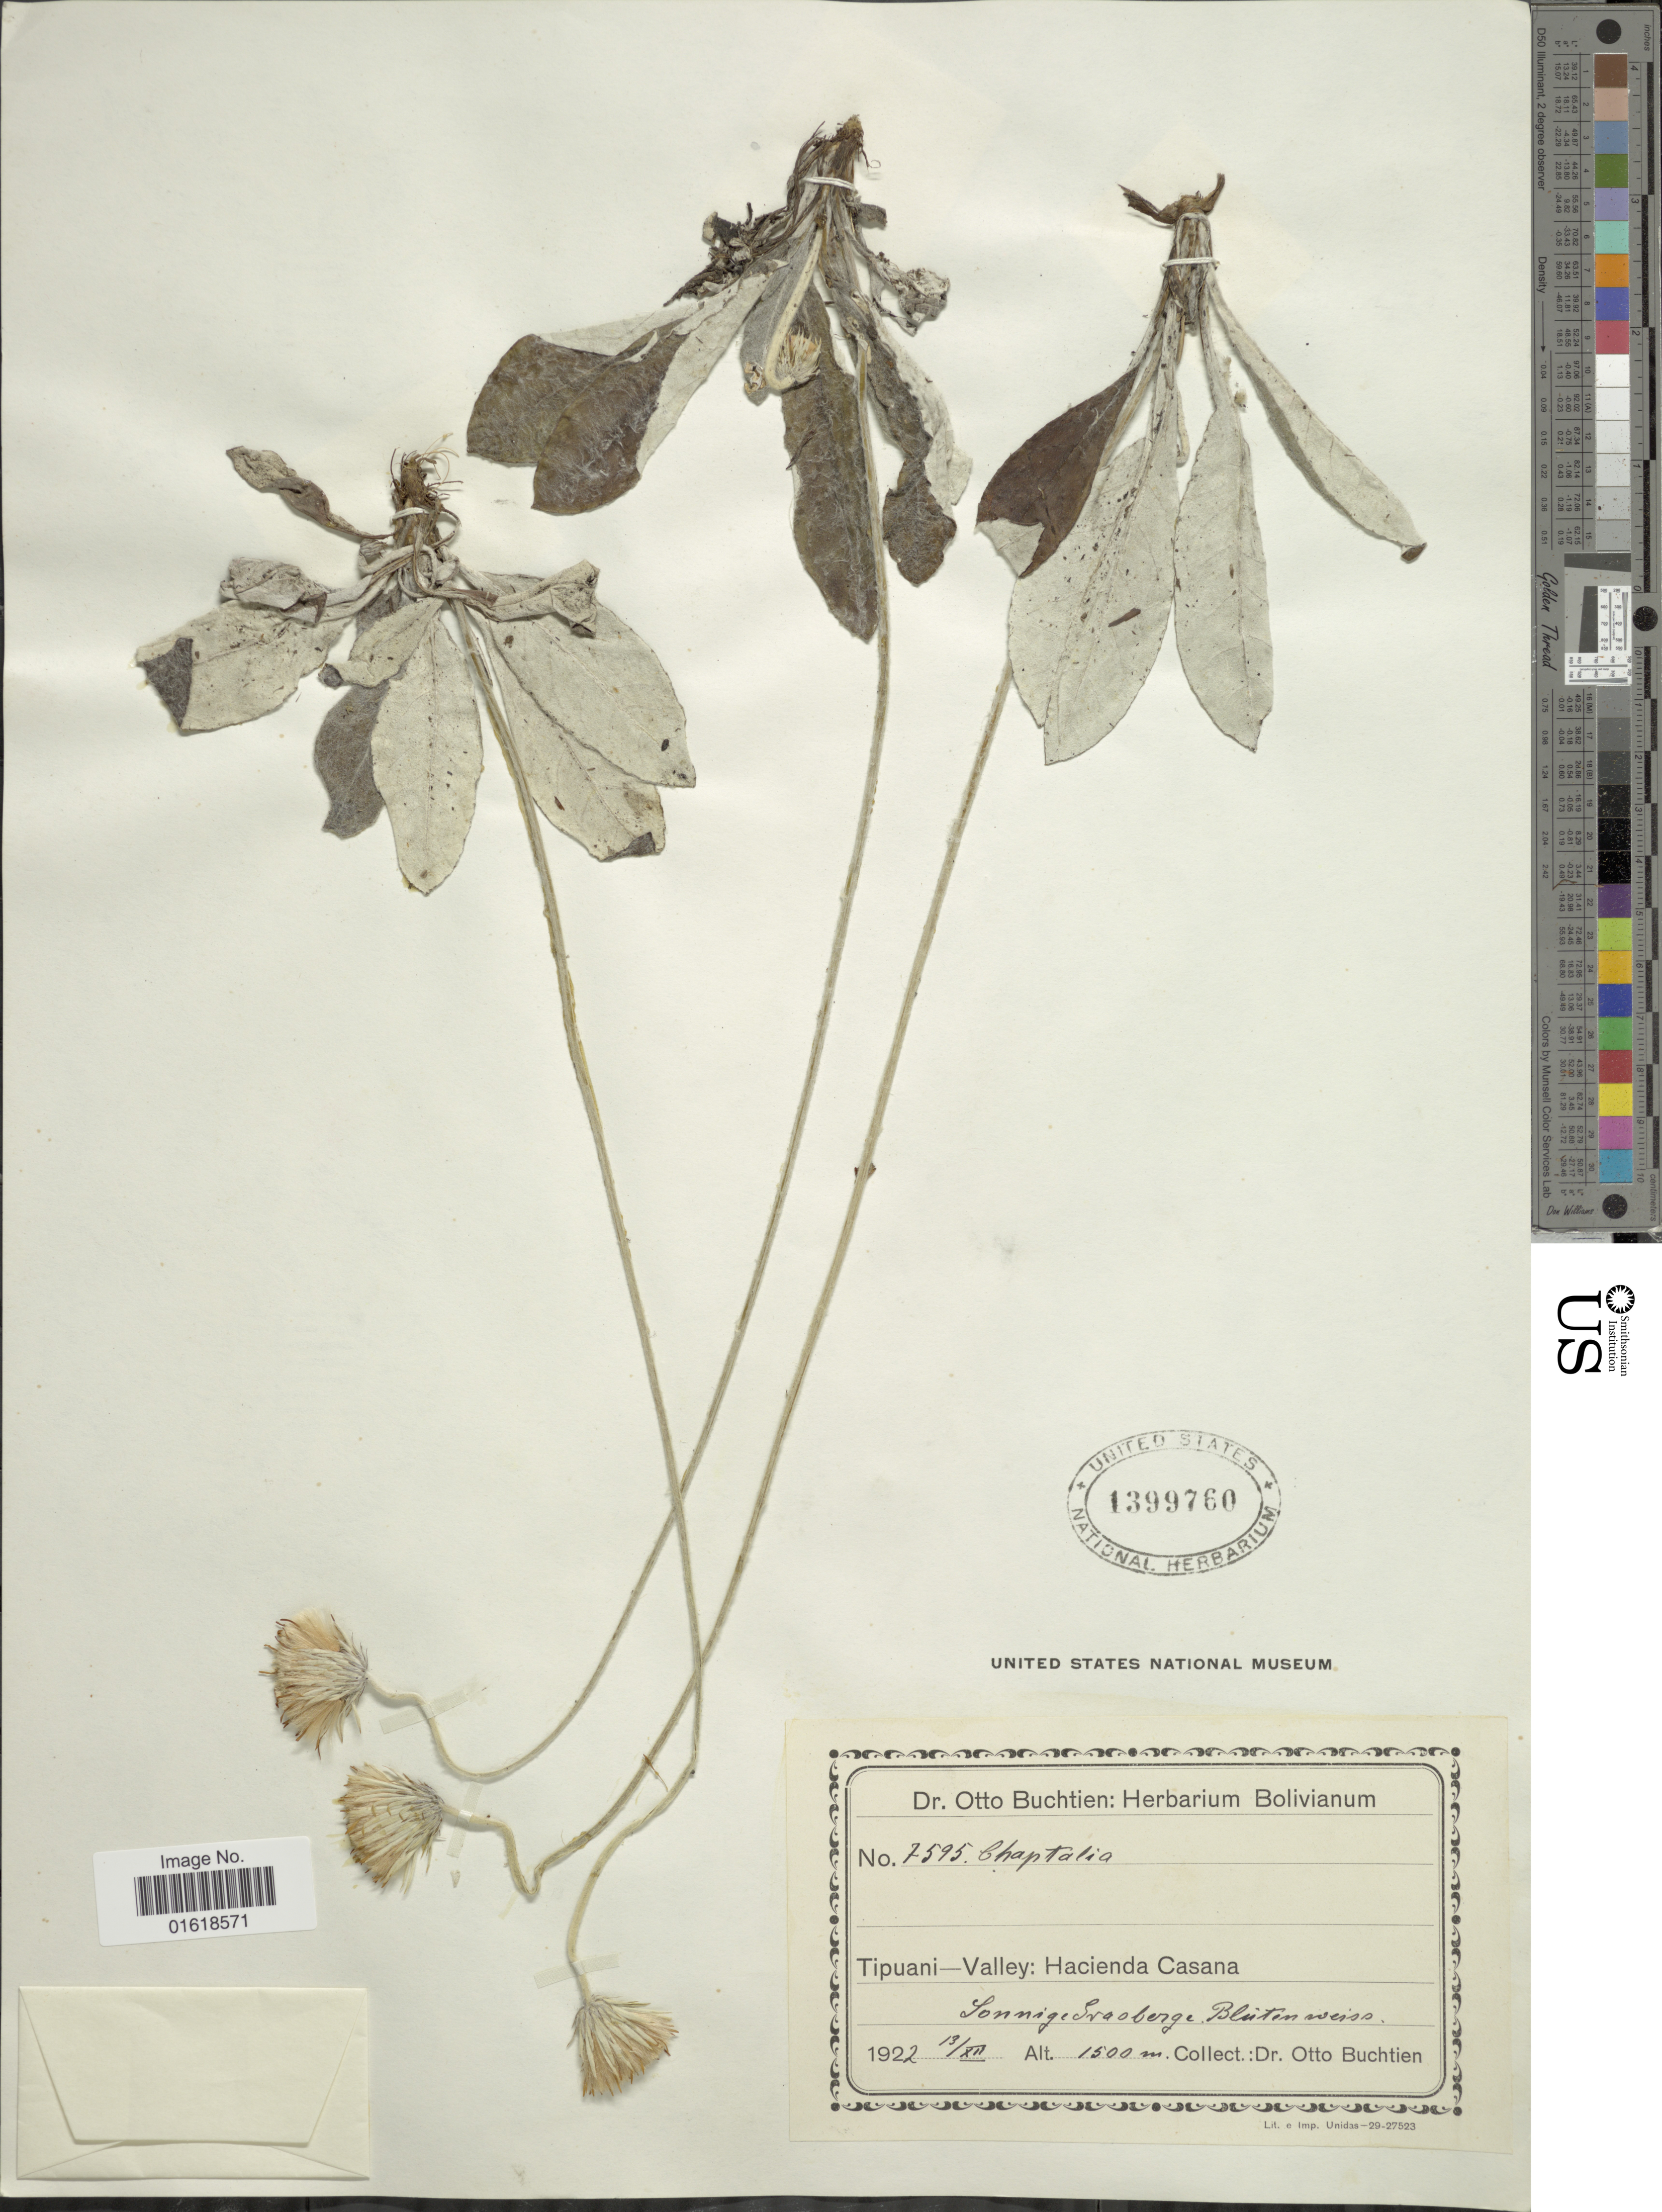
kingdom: Plantae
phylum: Tracheophyta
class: Magnoliopsida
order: Asterales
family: Asteraceae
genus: Chaptalia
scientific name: Chaptalia integerrima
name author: (Vell.) Burkart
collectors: O. Buchtien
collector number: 7595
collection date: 1922-12-13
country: Bolivia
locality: Tipuani - Valley: Hacienda Casana. Sonnige Grasberge Blütin weiss.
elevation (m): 1500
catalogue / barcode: US 1399760